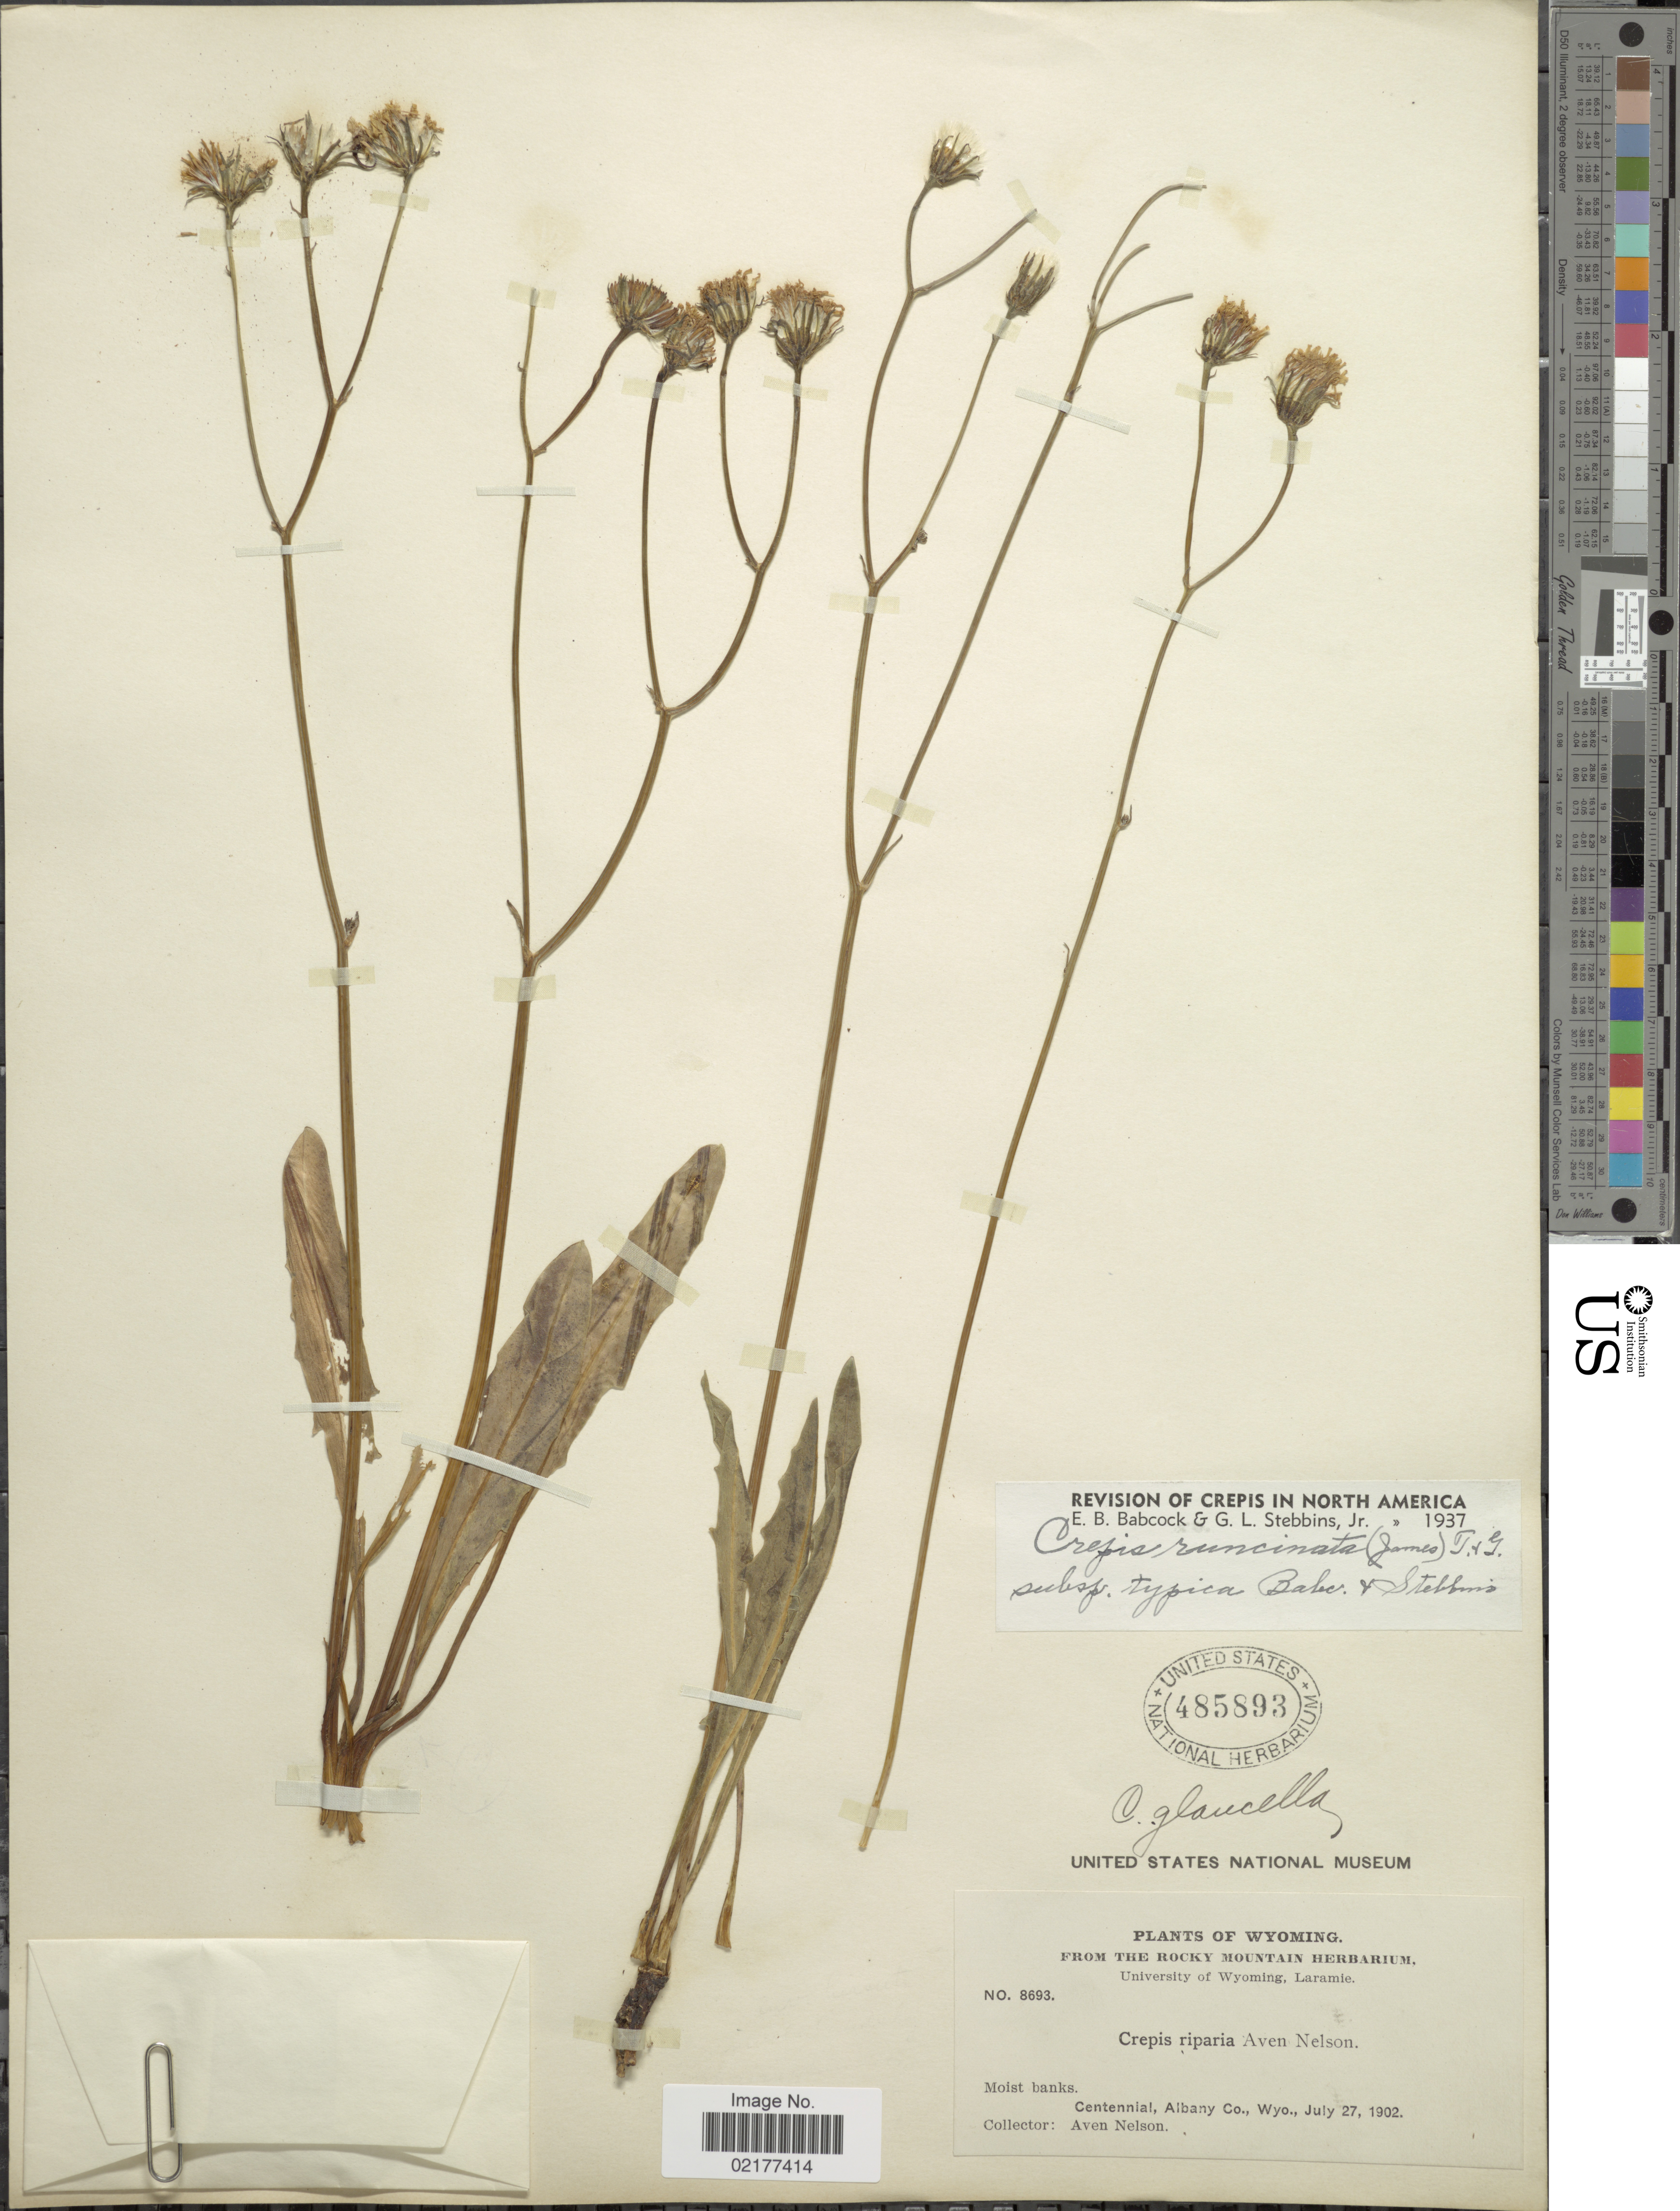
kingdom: Plantae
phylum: Tracheophyta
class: Magnoliopsida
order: Asterales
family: Asteraceae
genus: Crepis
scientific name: Crepis runcinata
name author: Torr. & A. Gray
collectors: A. Nelson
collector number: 8693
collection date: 1902-07-27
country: United States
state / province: Wyoming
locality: Centennial, Albany Co.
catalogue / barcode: US 485893